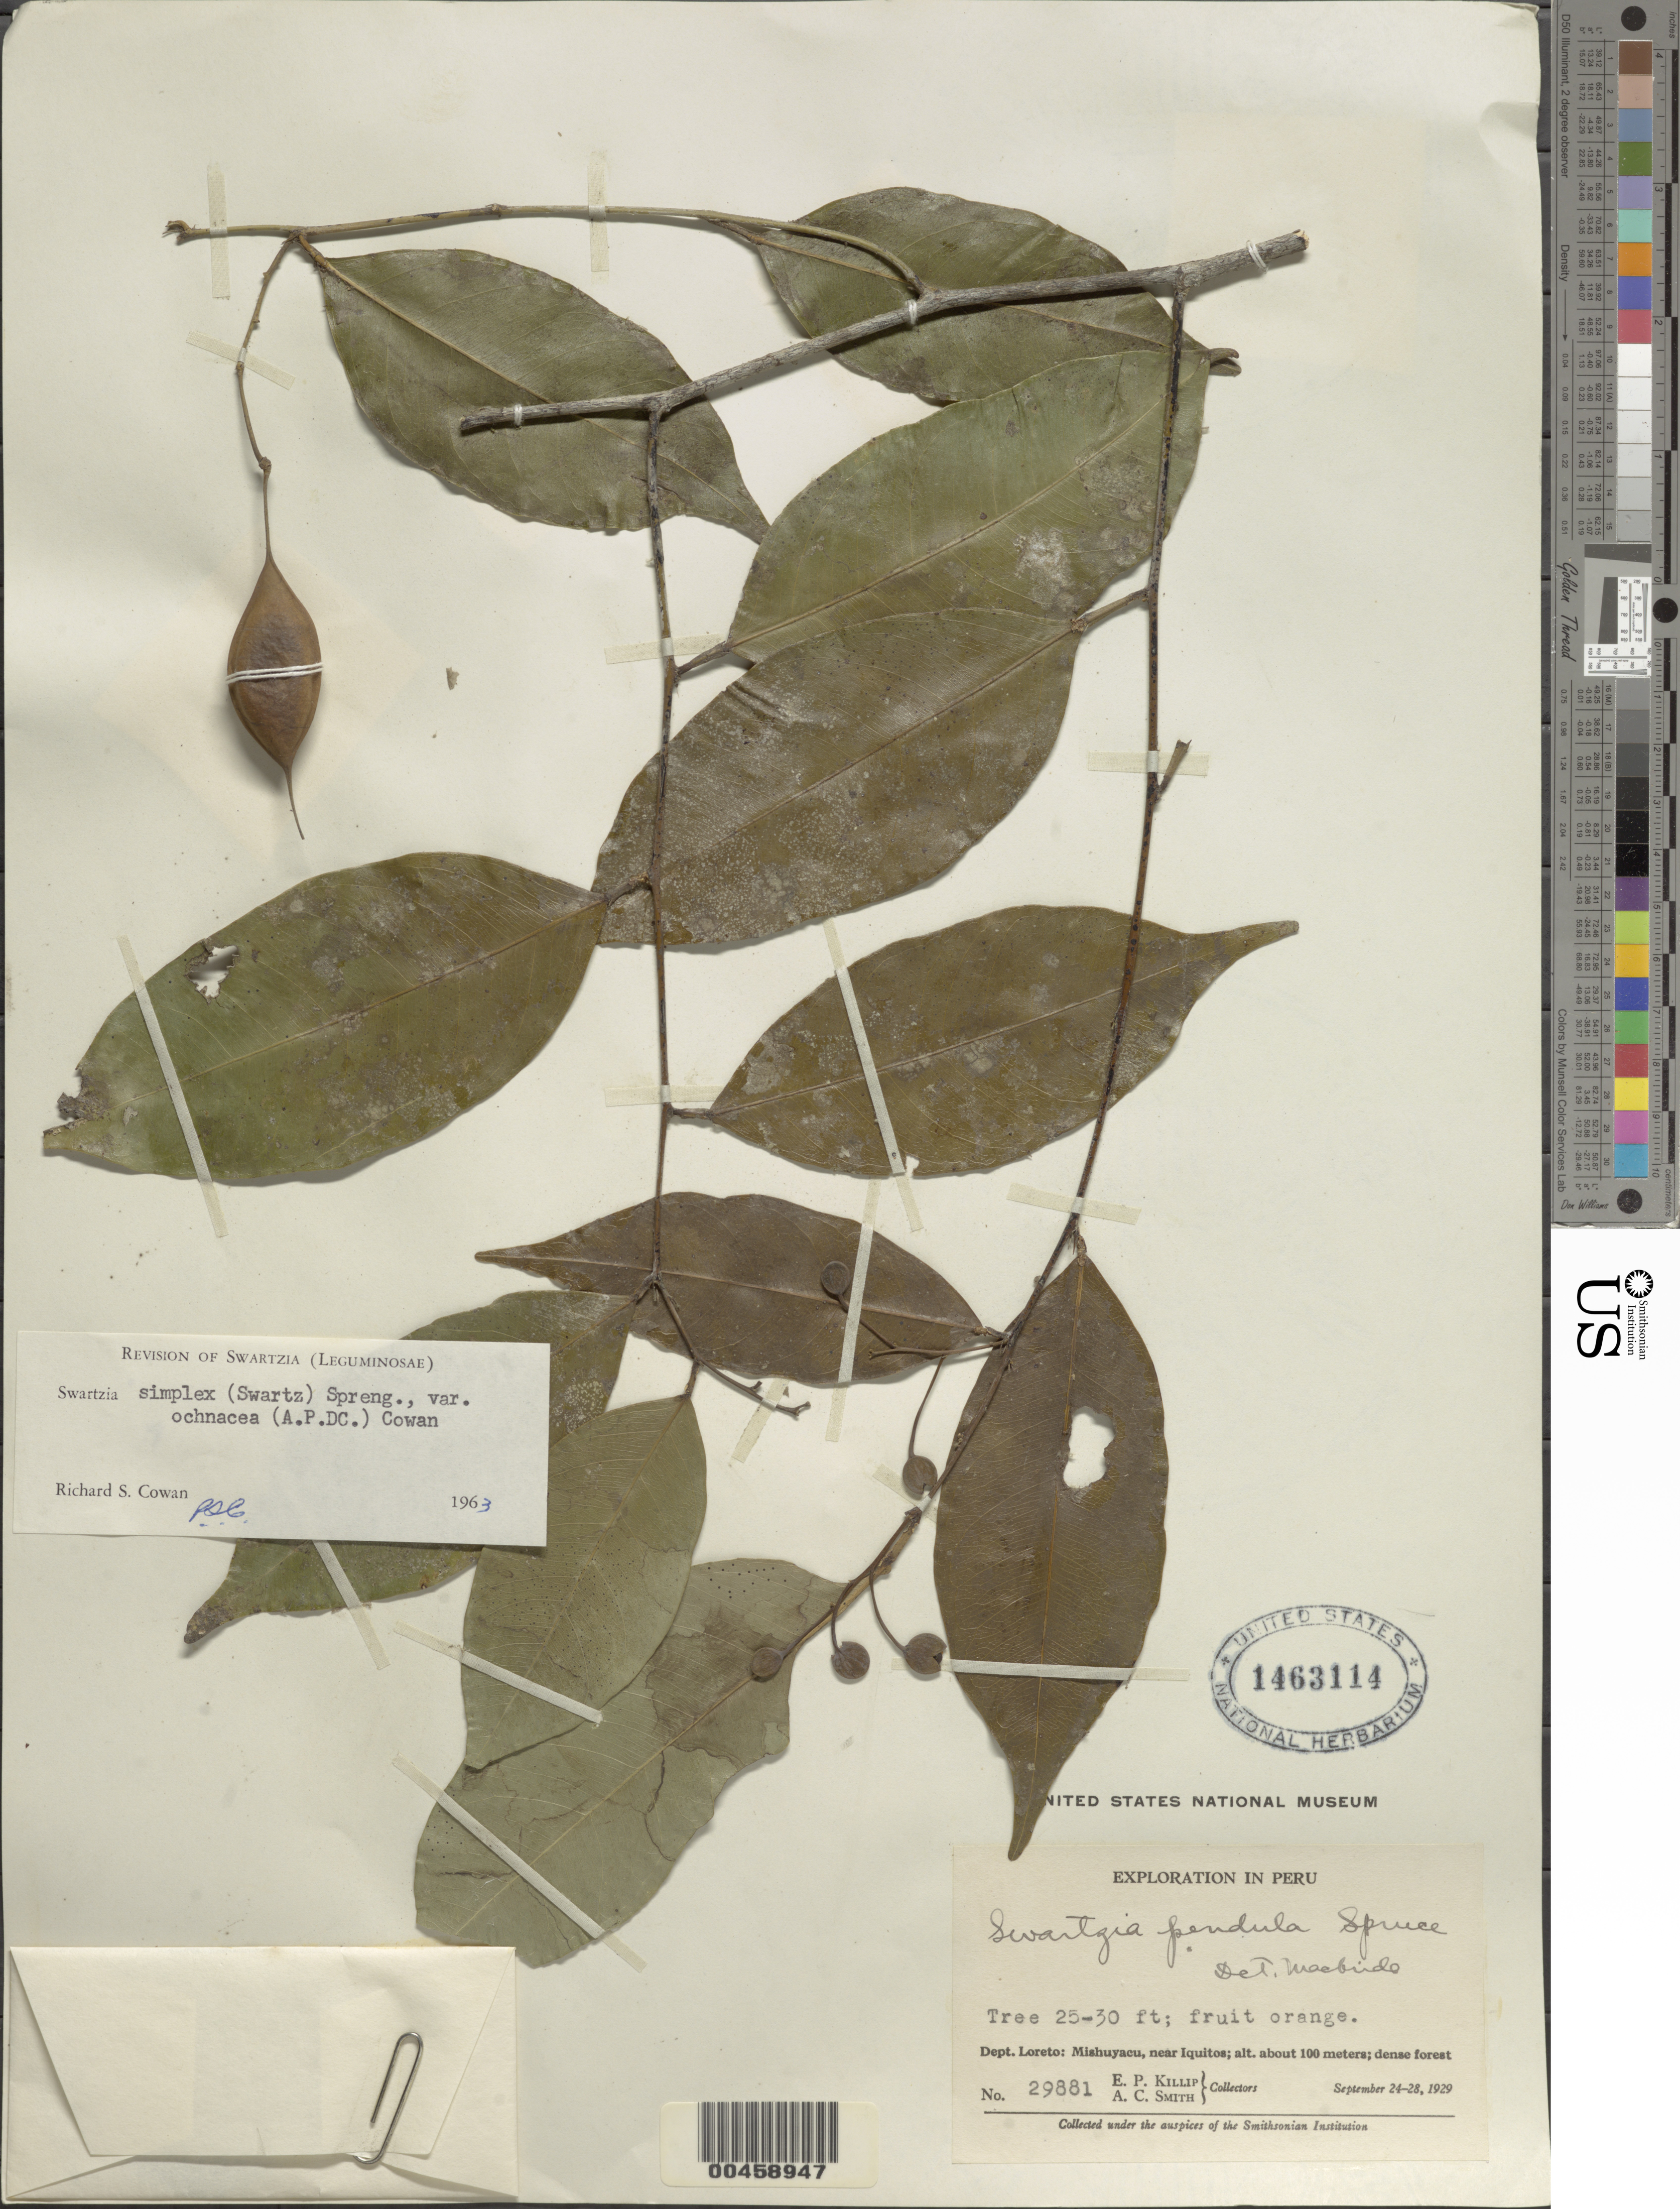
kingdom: Plantae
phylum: Tracheophyta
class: Magnoliopsida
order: Fabales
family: Fabaceae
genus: Swartzia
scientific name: Swartzia simplex var. ochnacea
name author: (DC.) R.S. Cowan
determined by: Cowan, R. S.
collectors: E. P. Killip & A. C. Smith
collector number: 29881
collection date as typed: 24 Sep 1929 to 28 Sep 1929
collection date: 1929-09-24/1929-09-28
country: Peru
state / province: Loreto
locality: Mishuyacu, near Iquitos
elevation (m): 100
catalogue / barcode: US 1463114